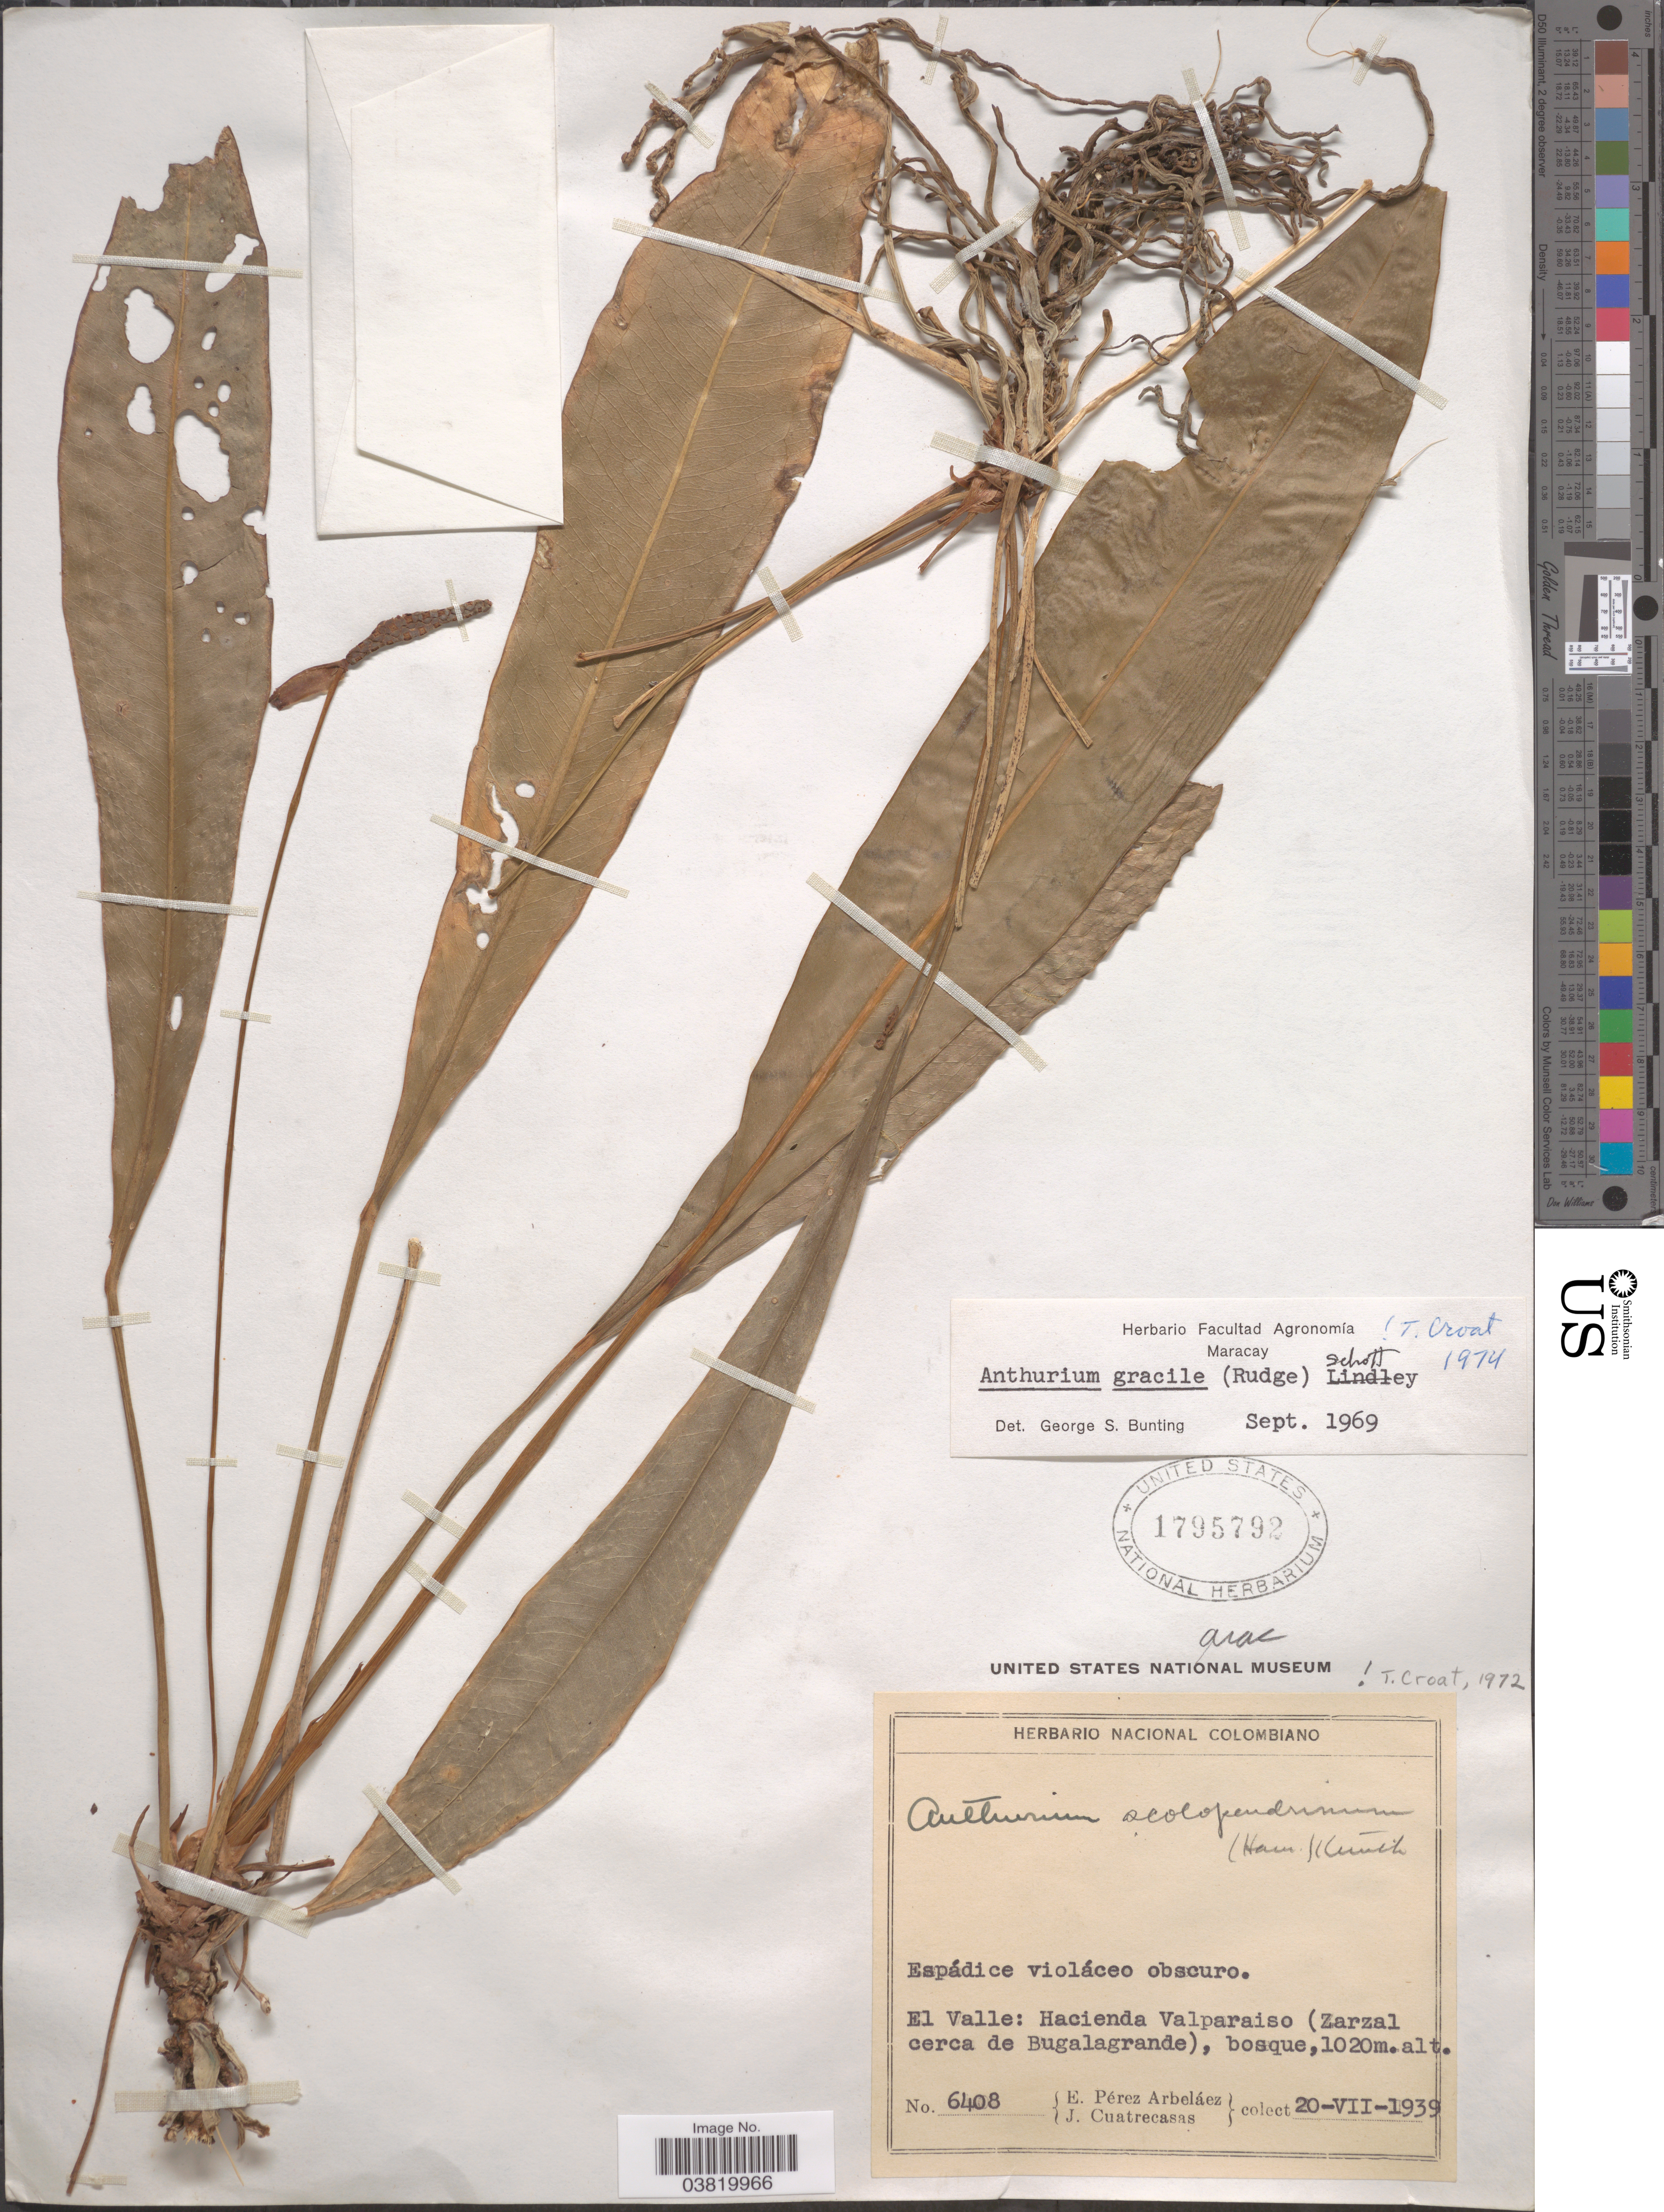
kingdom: Plantae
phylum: Tracheophyta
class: Liliopsida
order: Alismatales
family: Araceae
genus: Anthurium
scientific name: Anthurium gracile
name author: (Rudge) Schott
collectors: E. Pérez Arbeláez & J. Cuatrecasas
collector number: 6408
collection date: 1939-07-20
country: Colombia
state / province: Valle del Cauca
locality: El Valle: Hacienda Valparaiso (Zarzal cerca de Bugalagrande).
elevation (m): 1020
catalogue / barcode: US 1795792